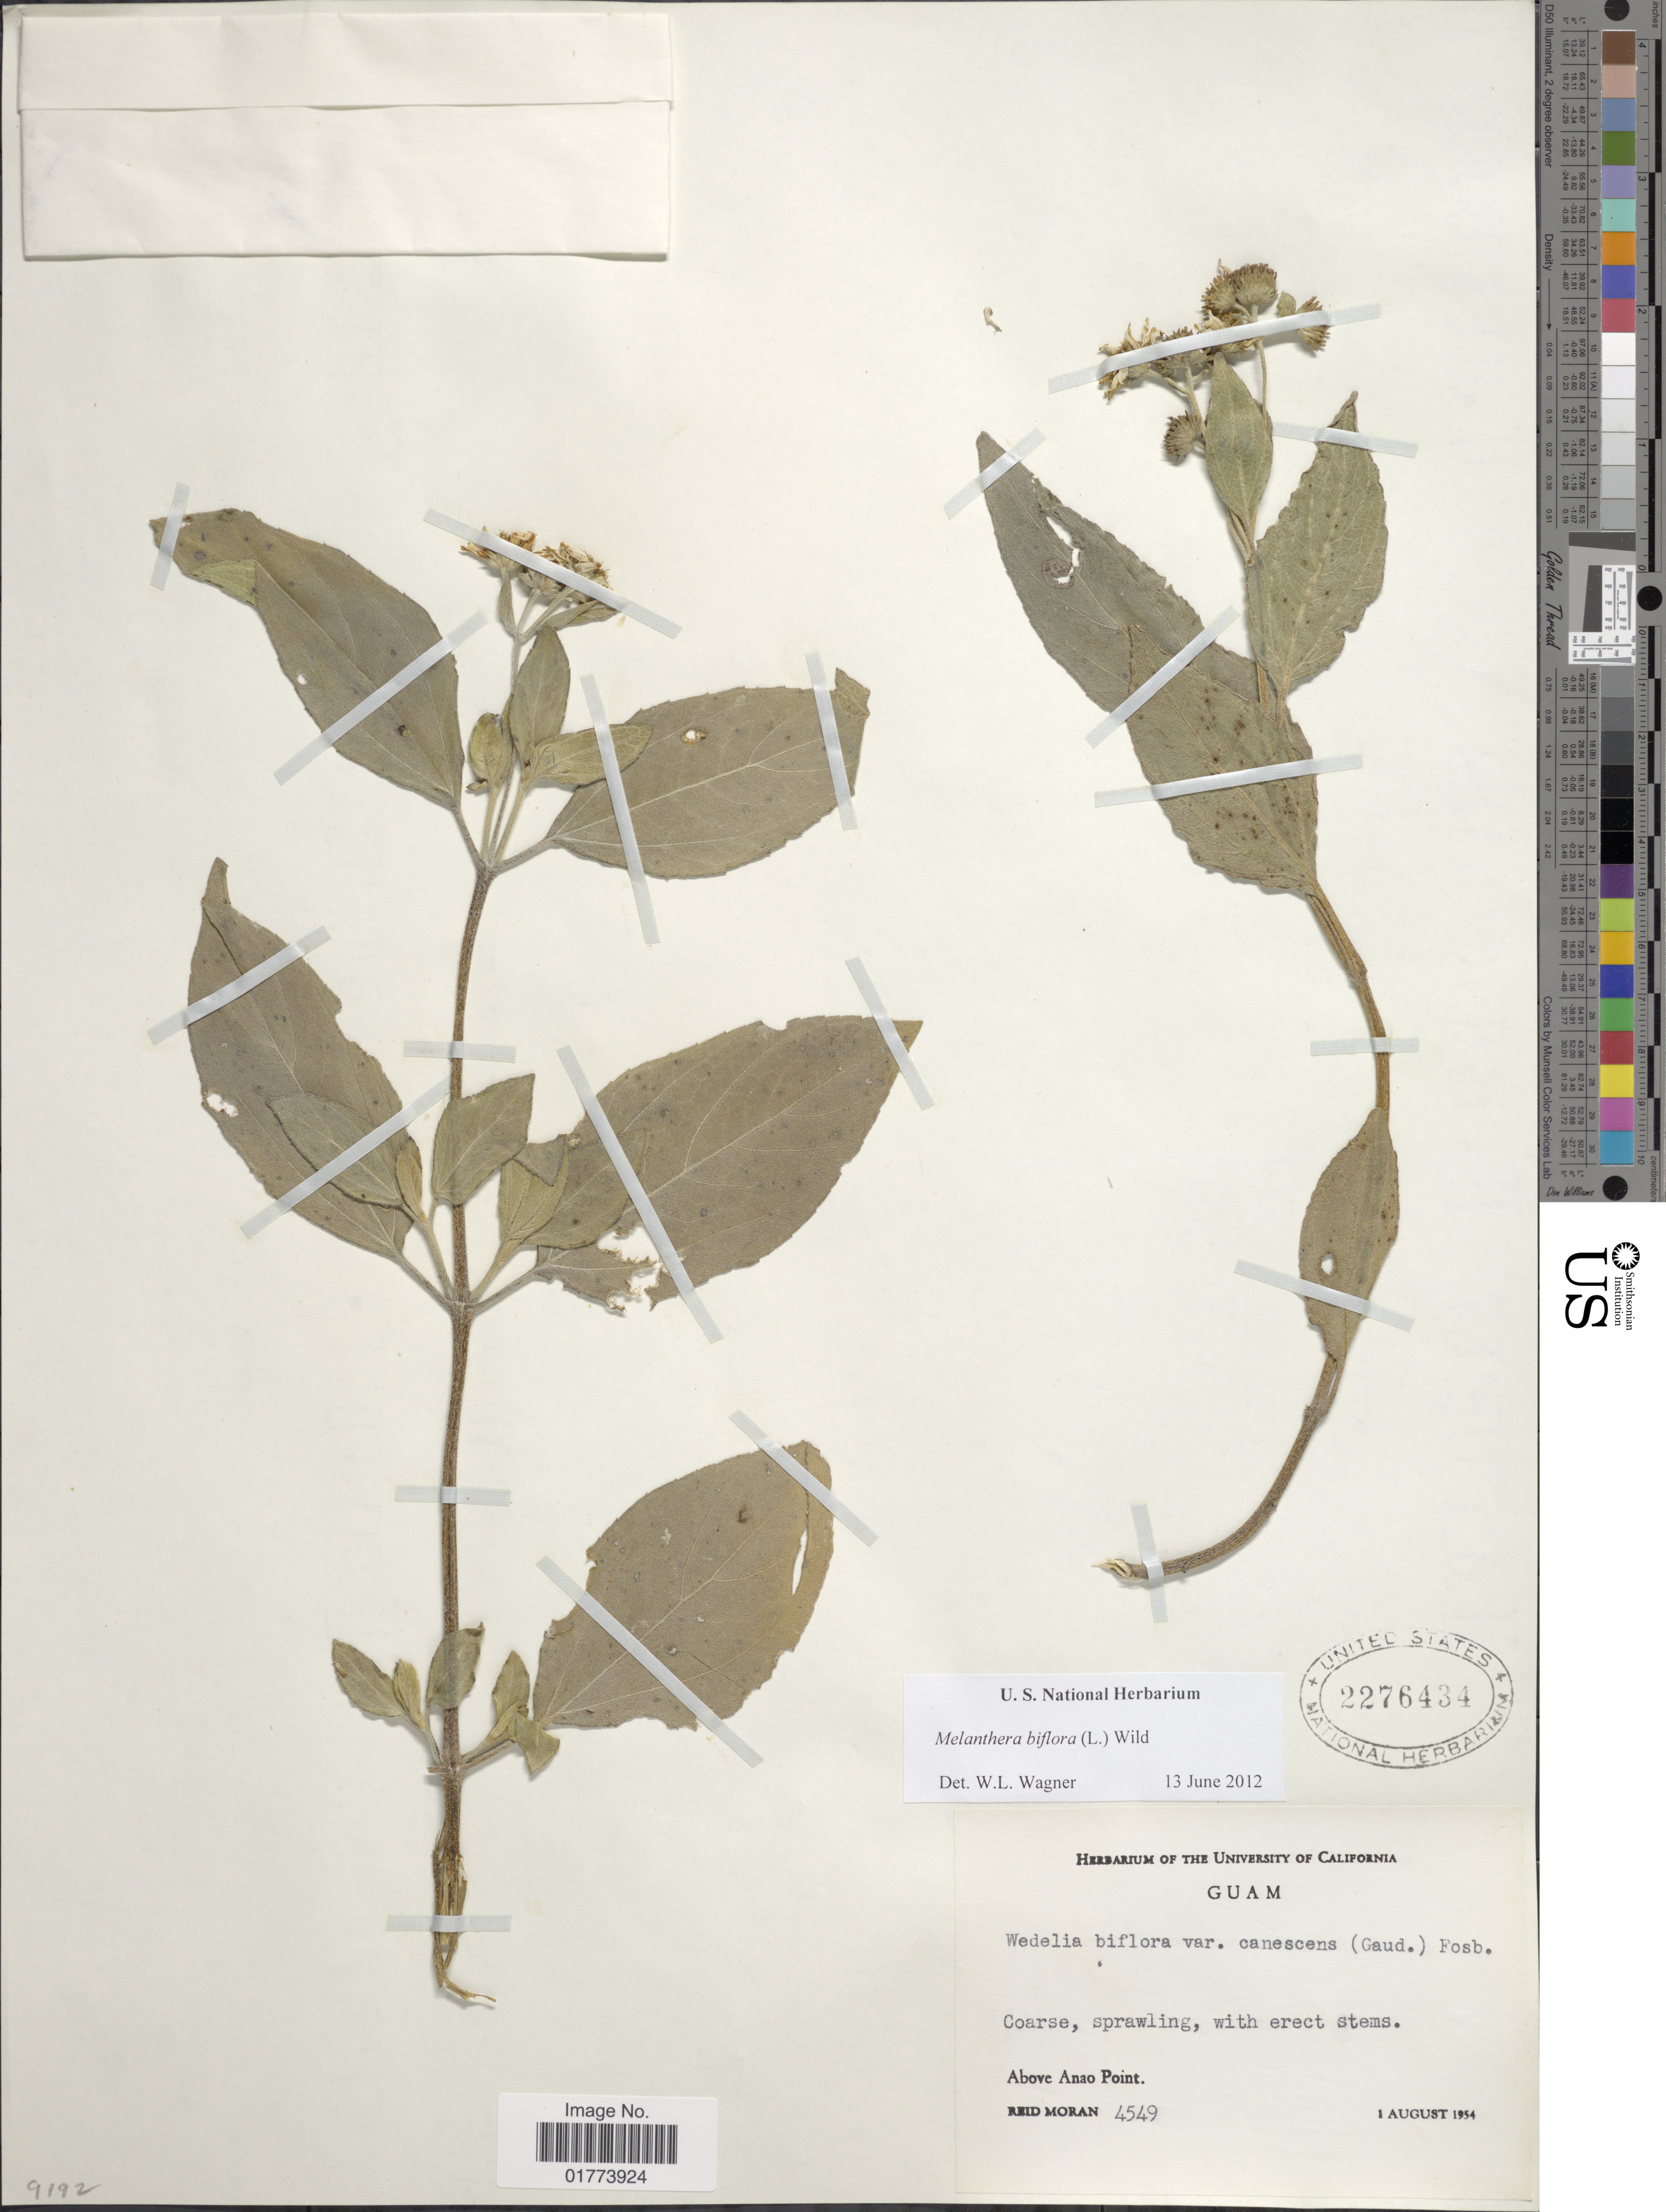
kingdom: Plantae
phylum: Tracheophyta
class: Magnoliopsida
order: Asterales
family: Asteraceae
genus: Wollastonia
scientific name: Wollastonia uniflora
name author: (Willd.) Orchard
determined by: Wagner, W. L., (BOT), Smithsonian Institution - National Museum of Natural History (UNITED STATES)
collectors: R. V. Moran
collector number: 4549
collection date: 1954-08-01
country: Guam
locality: Above Anao Point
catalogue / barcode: US 2276434